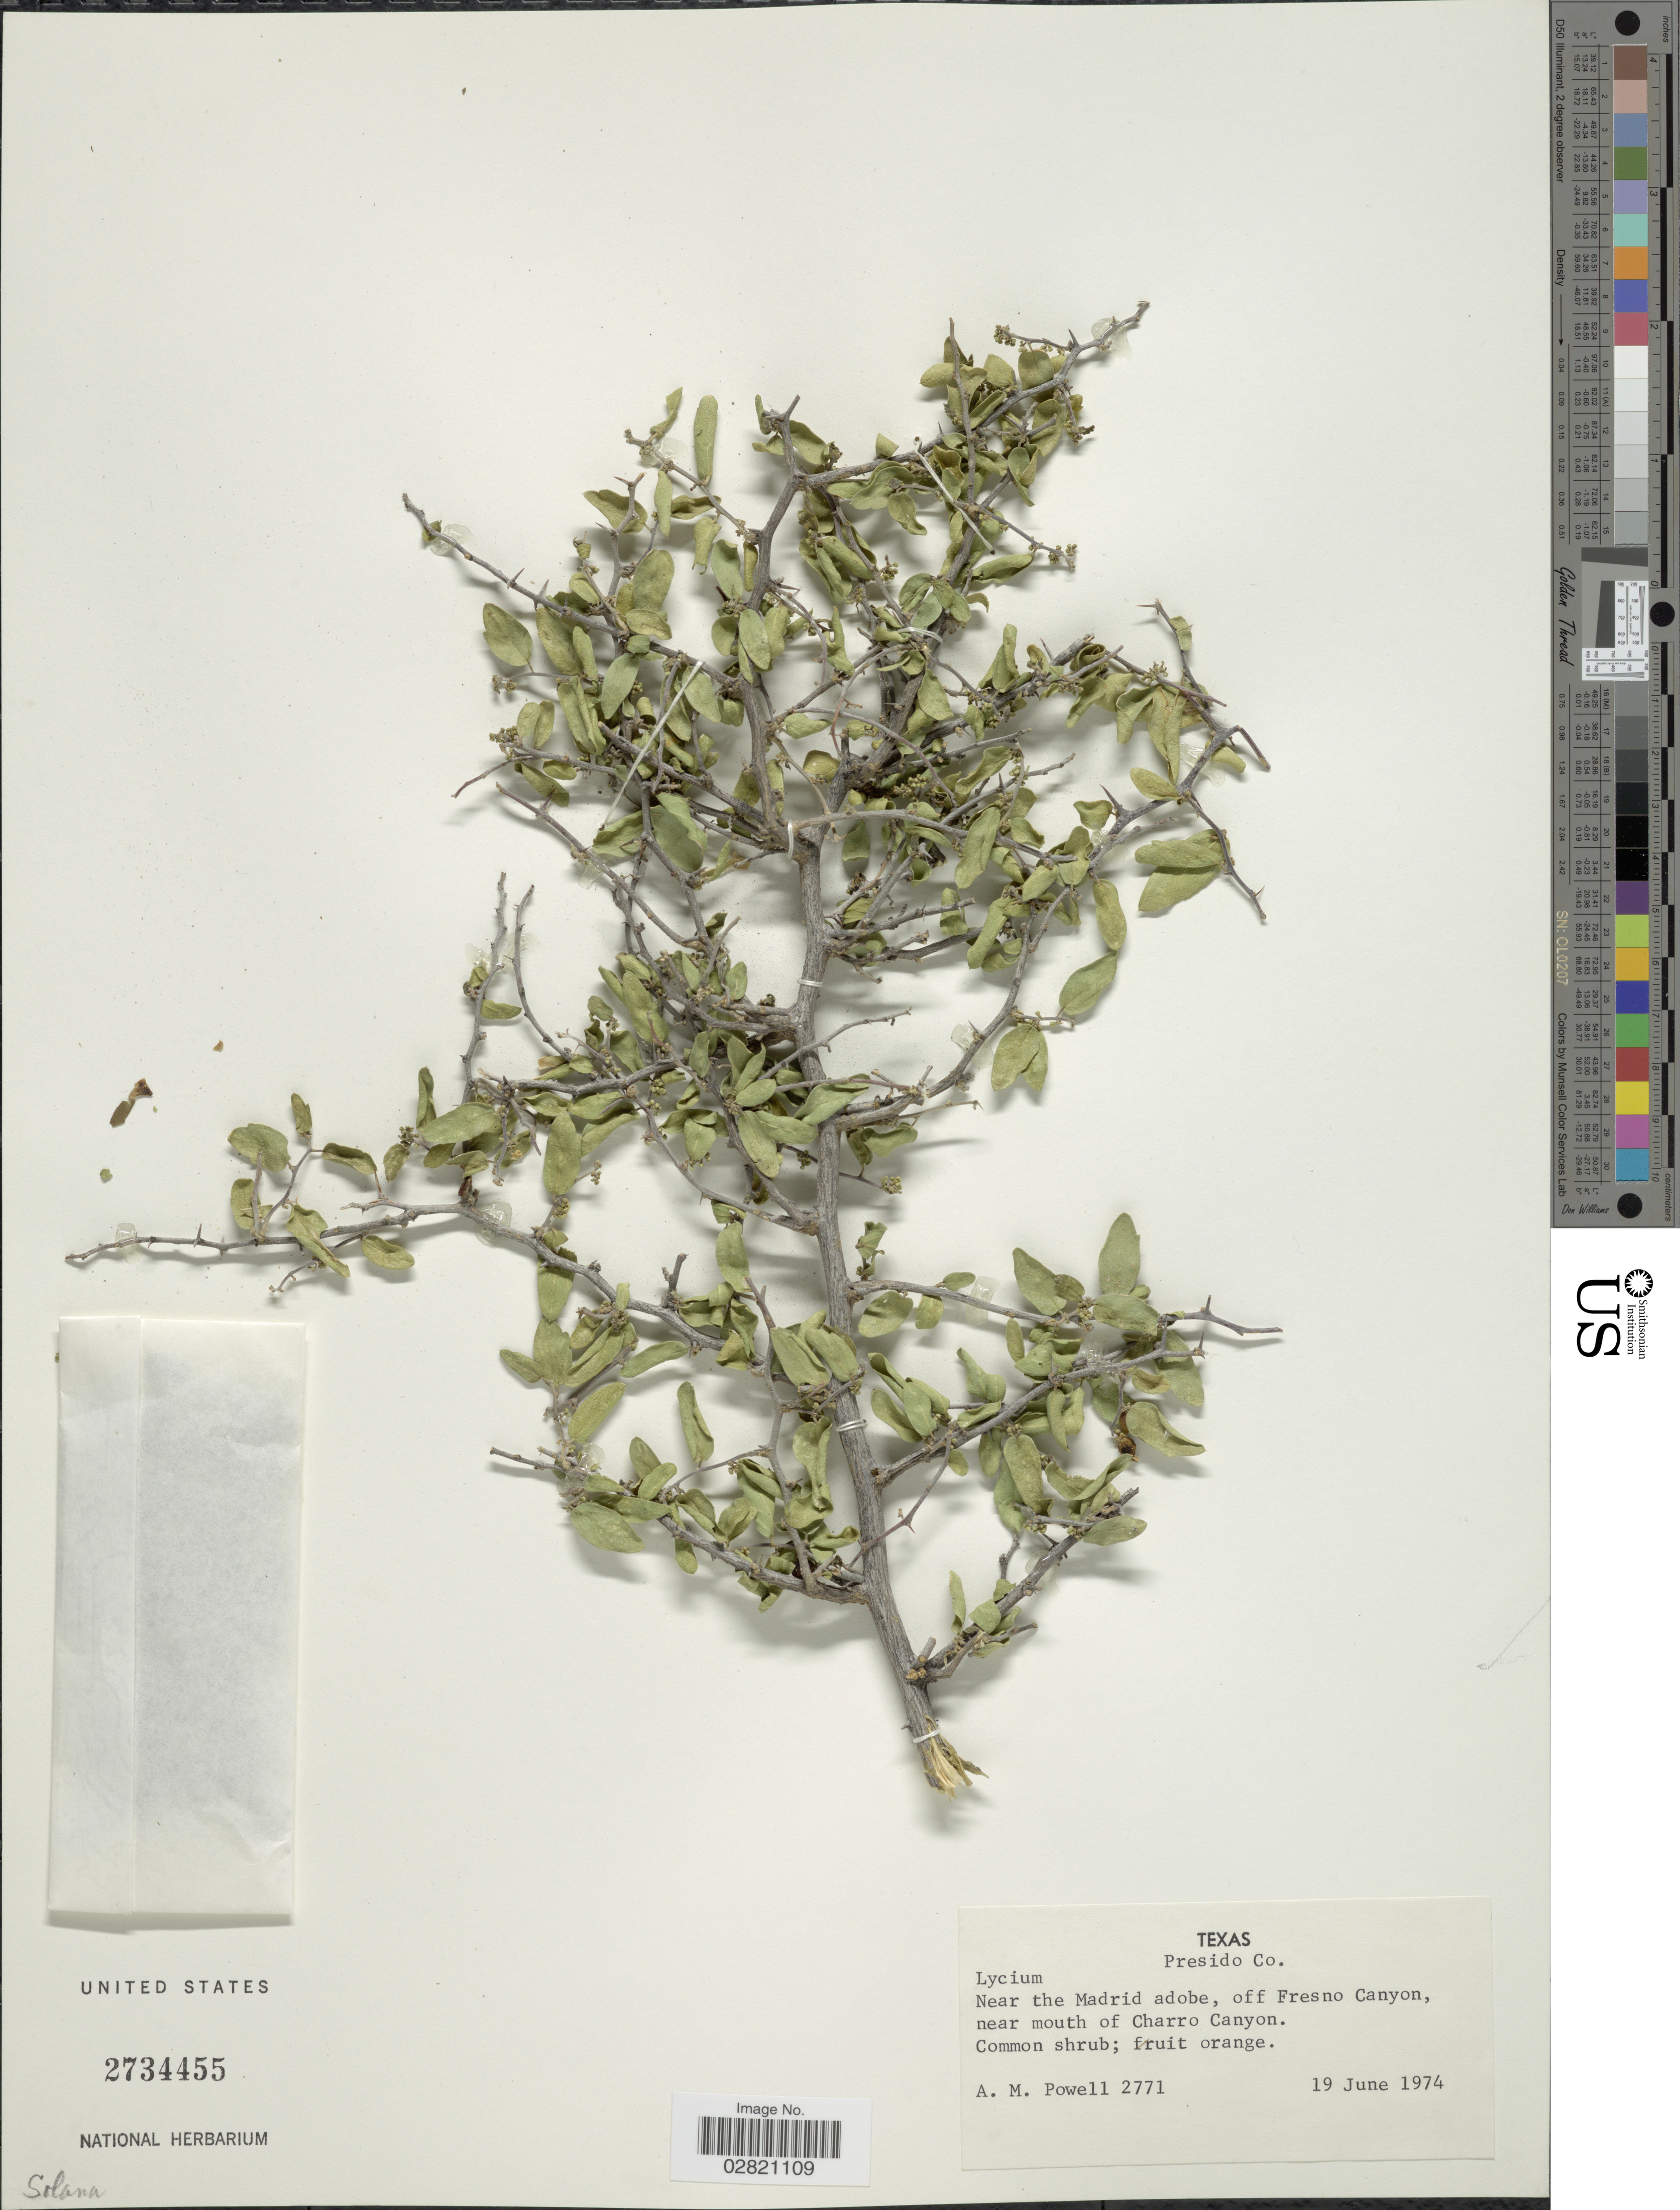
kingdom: Plantae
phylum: Tracheophyta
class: Magnoliopsida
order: Solanales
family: Solanaceae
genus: Lycium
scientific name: Lycium sp.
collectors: A. M. Powell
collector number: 2771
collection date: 1974-06-19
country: United States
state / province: Texas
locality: Presido Co. Near the Madrid adobe, off Fresno Canyon, near mouth of Charro Canyon.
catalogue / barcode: US 2734455